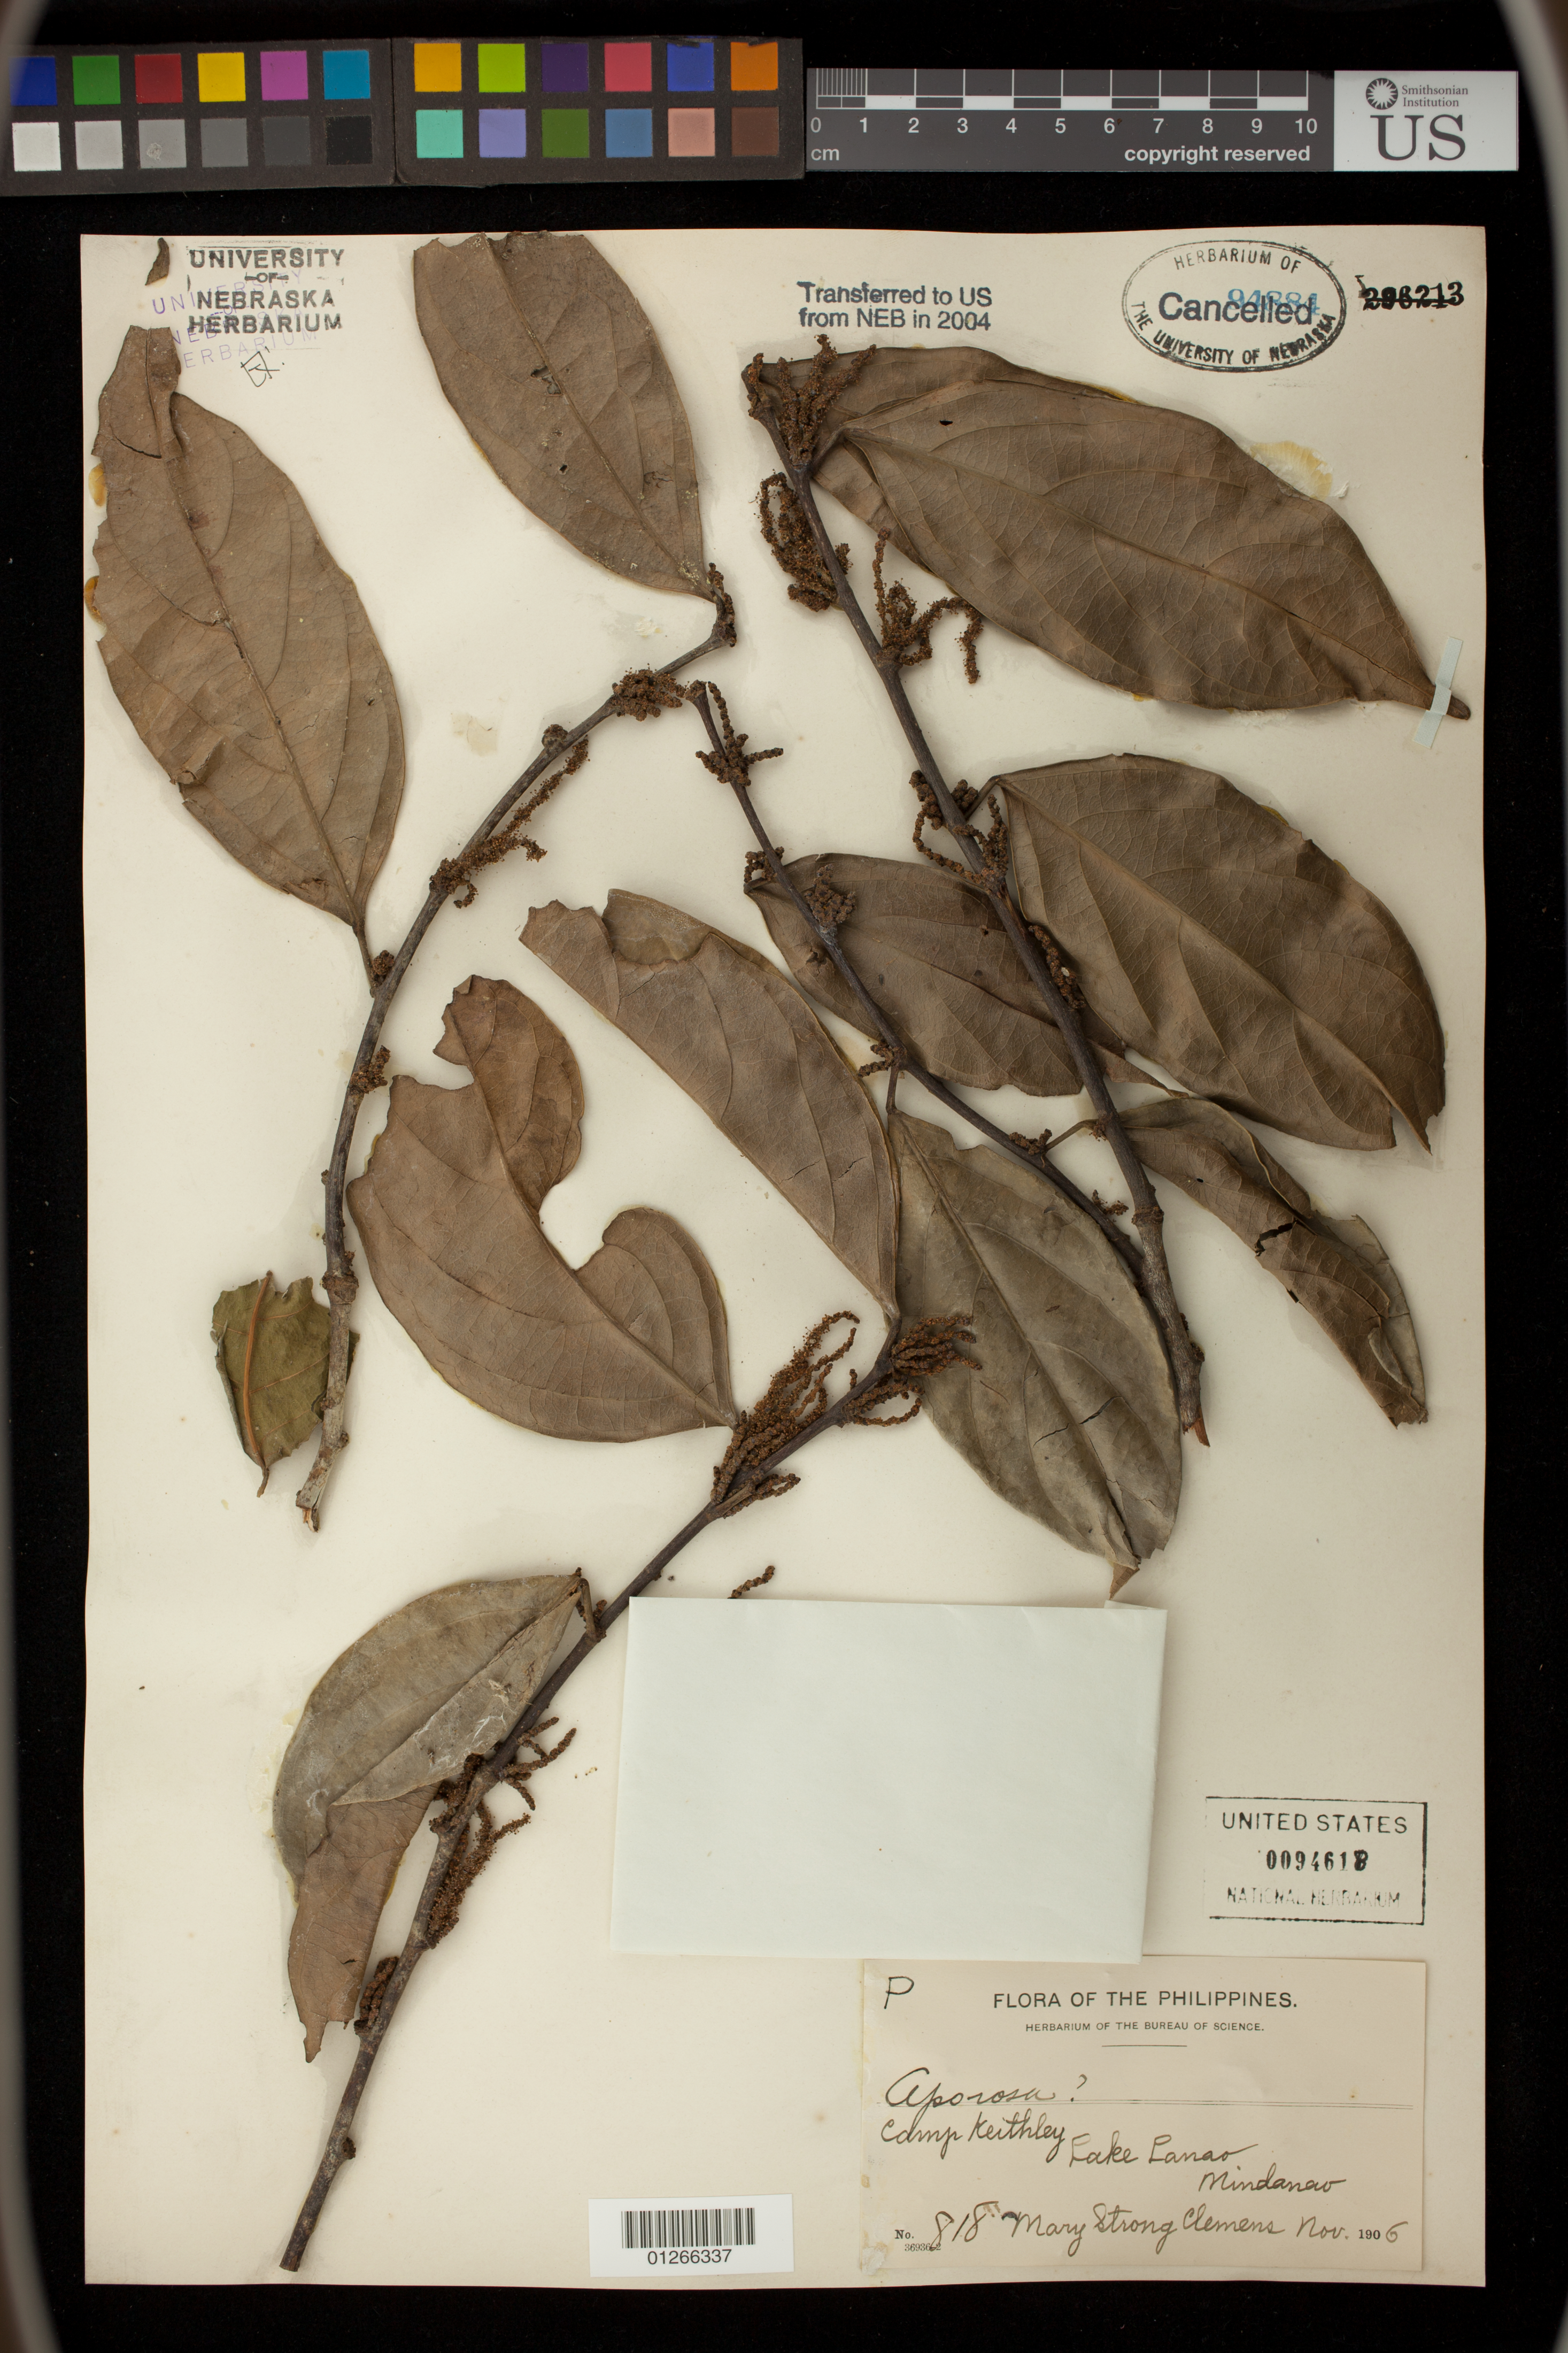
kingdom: Plantae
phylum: Tracheophyta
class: Magnoliopsida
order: Malpighiales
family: Phyllanthaceae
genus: Aporosa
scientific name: Aporosa sp.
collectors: M. S. Clemens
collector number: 818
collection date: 1906-11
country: Philippines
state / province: Muslim Mindanao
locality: Camp Keithley, Lake Lanao, Mindanao